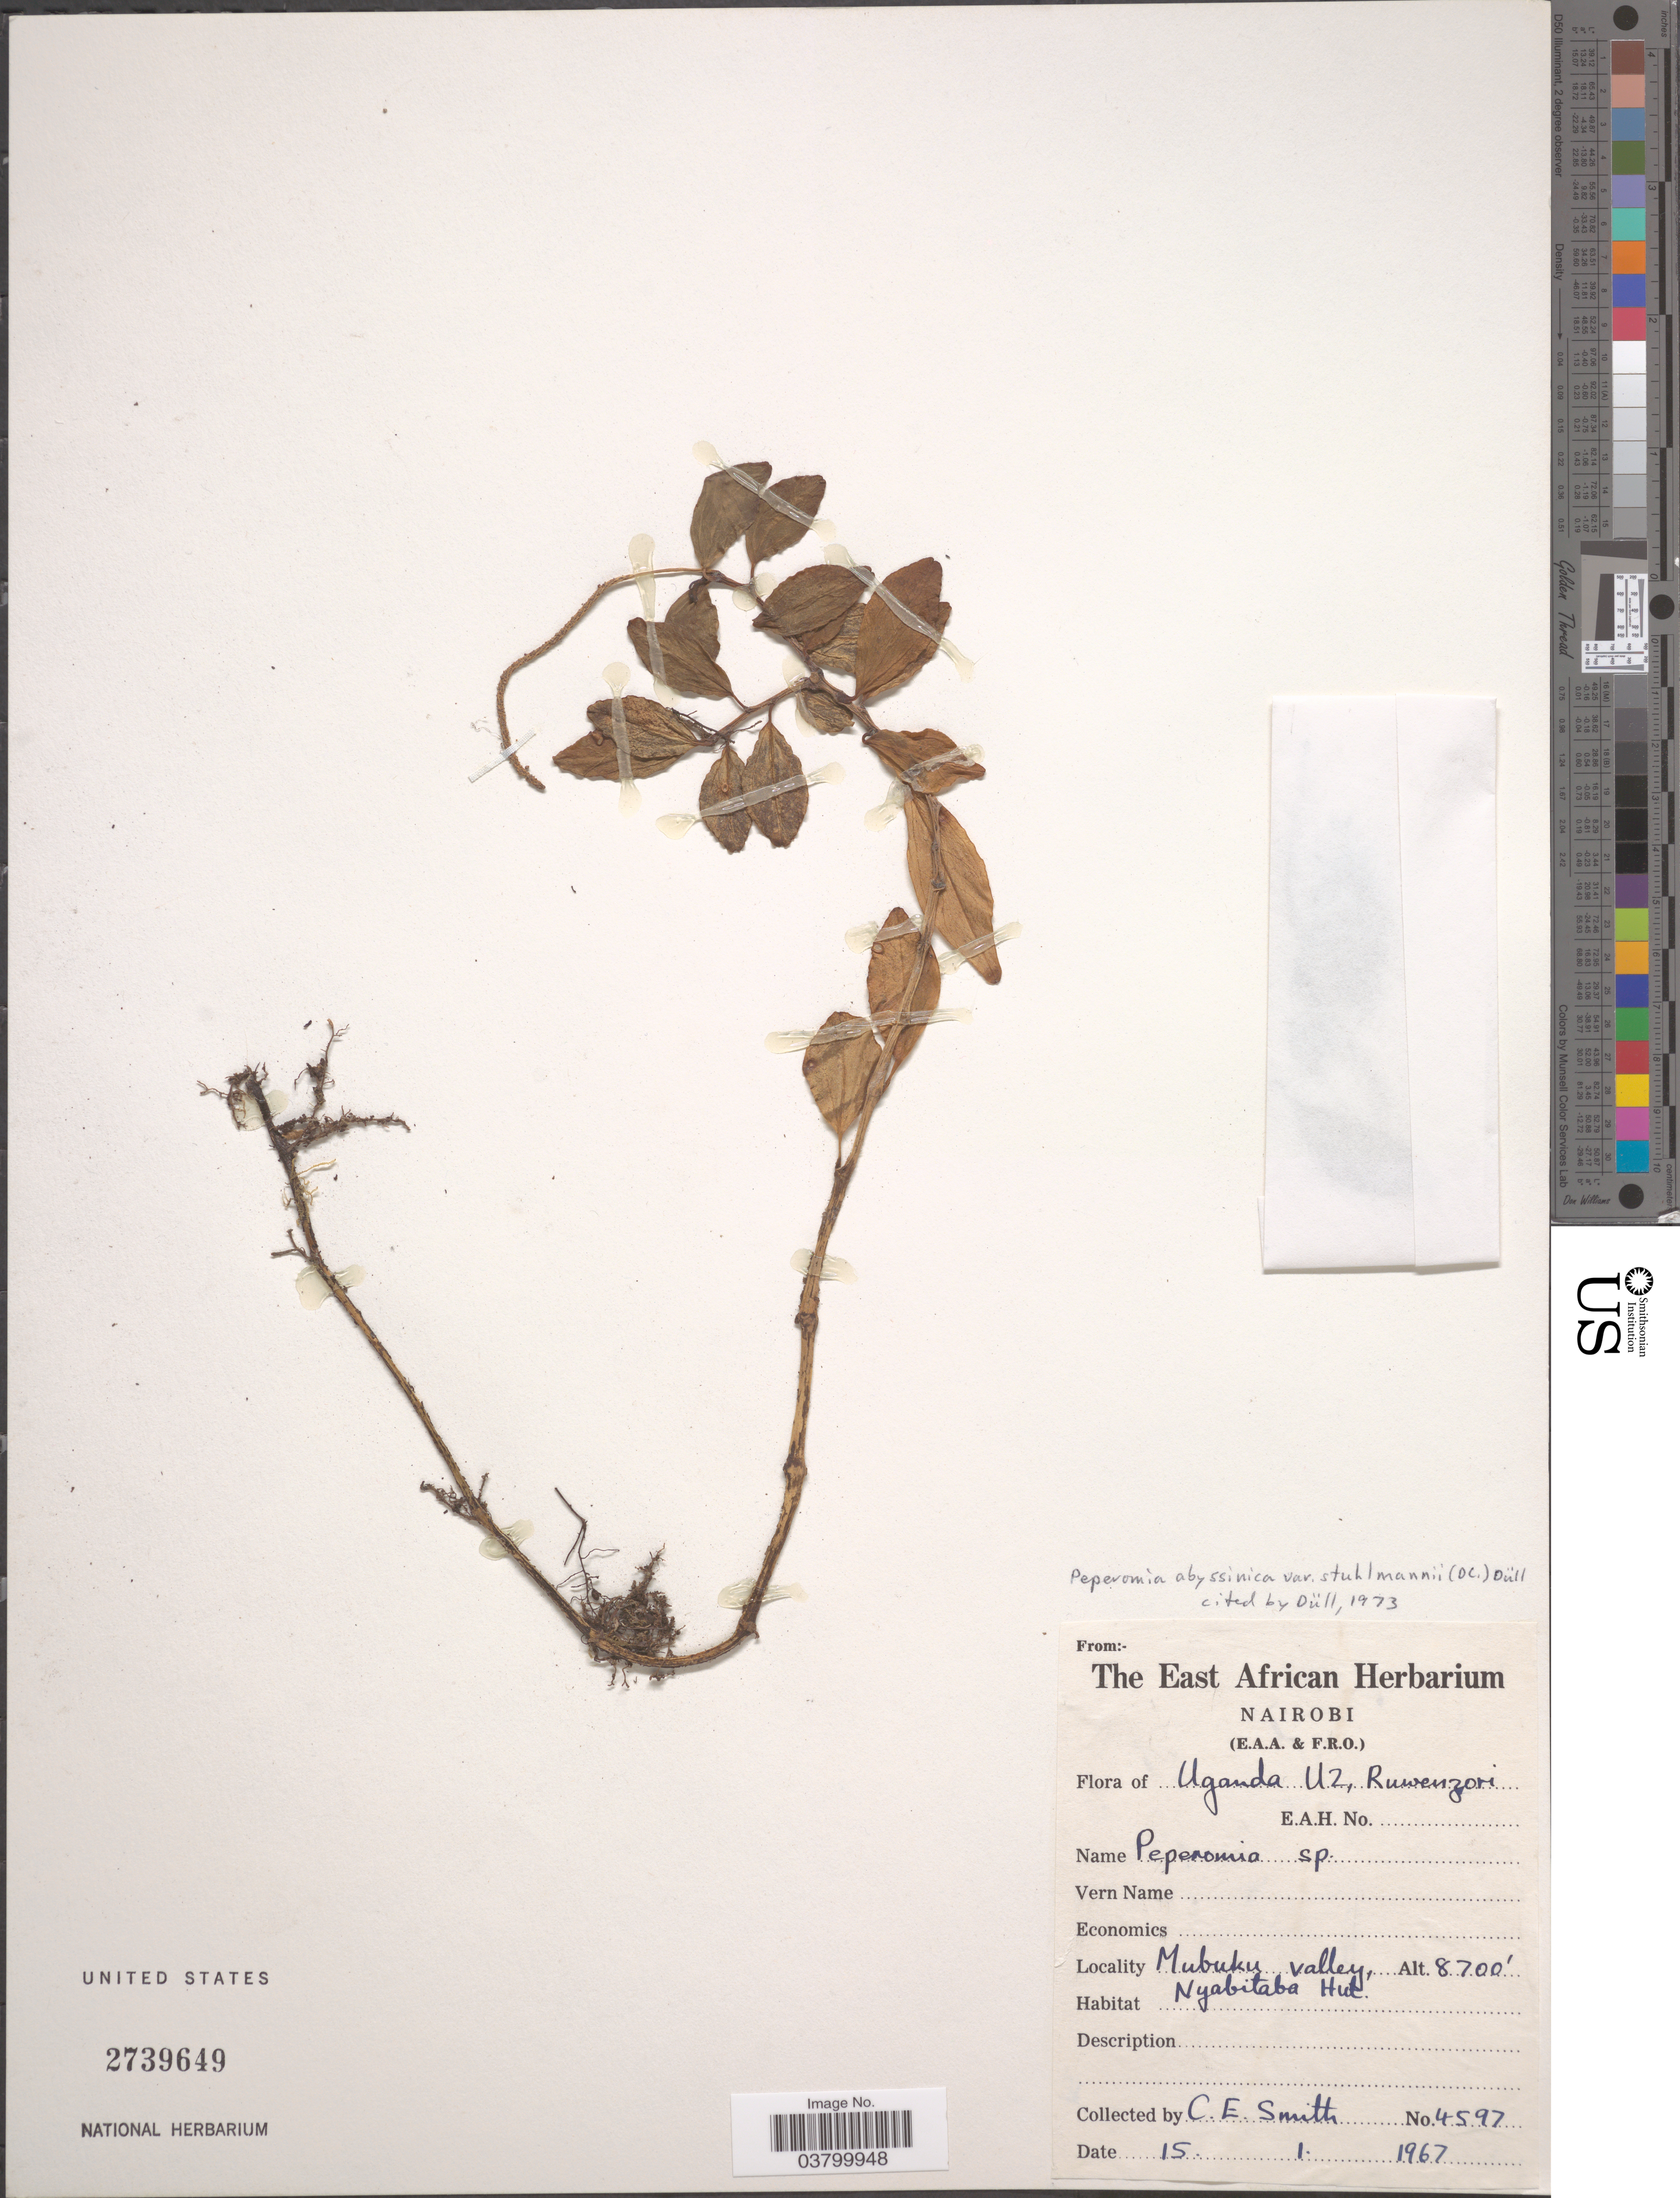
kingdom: Plantae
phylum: Tracheophyta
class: Magnoliopsida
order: Piperales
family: Piperaceae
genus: Peperomia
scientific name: Peperomia abyssinica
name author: Miq.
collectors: C. E. Smith Jr.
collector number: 4597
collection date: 1967-01-16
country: Uganda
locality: Uganda UZ, Ruwenzori. Mubuku valley. Nyabitaba Hut.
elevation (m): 2652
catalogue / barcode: US 2739649